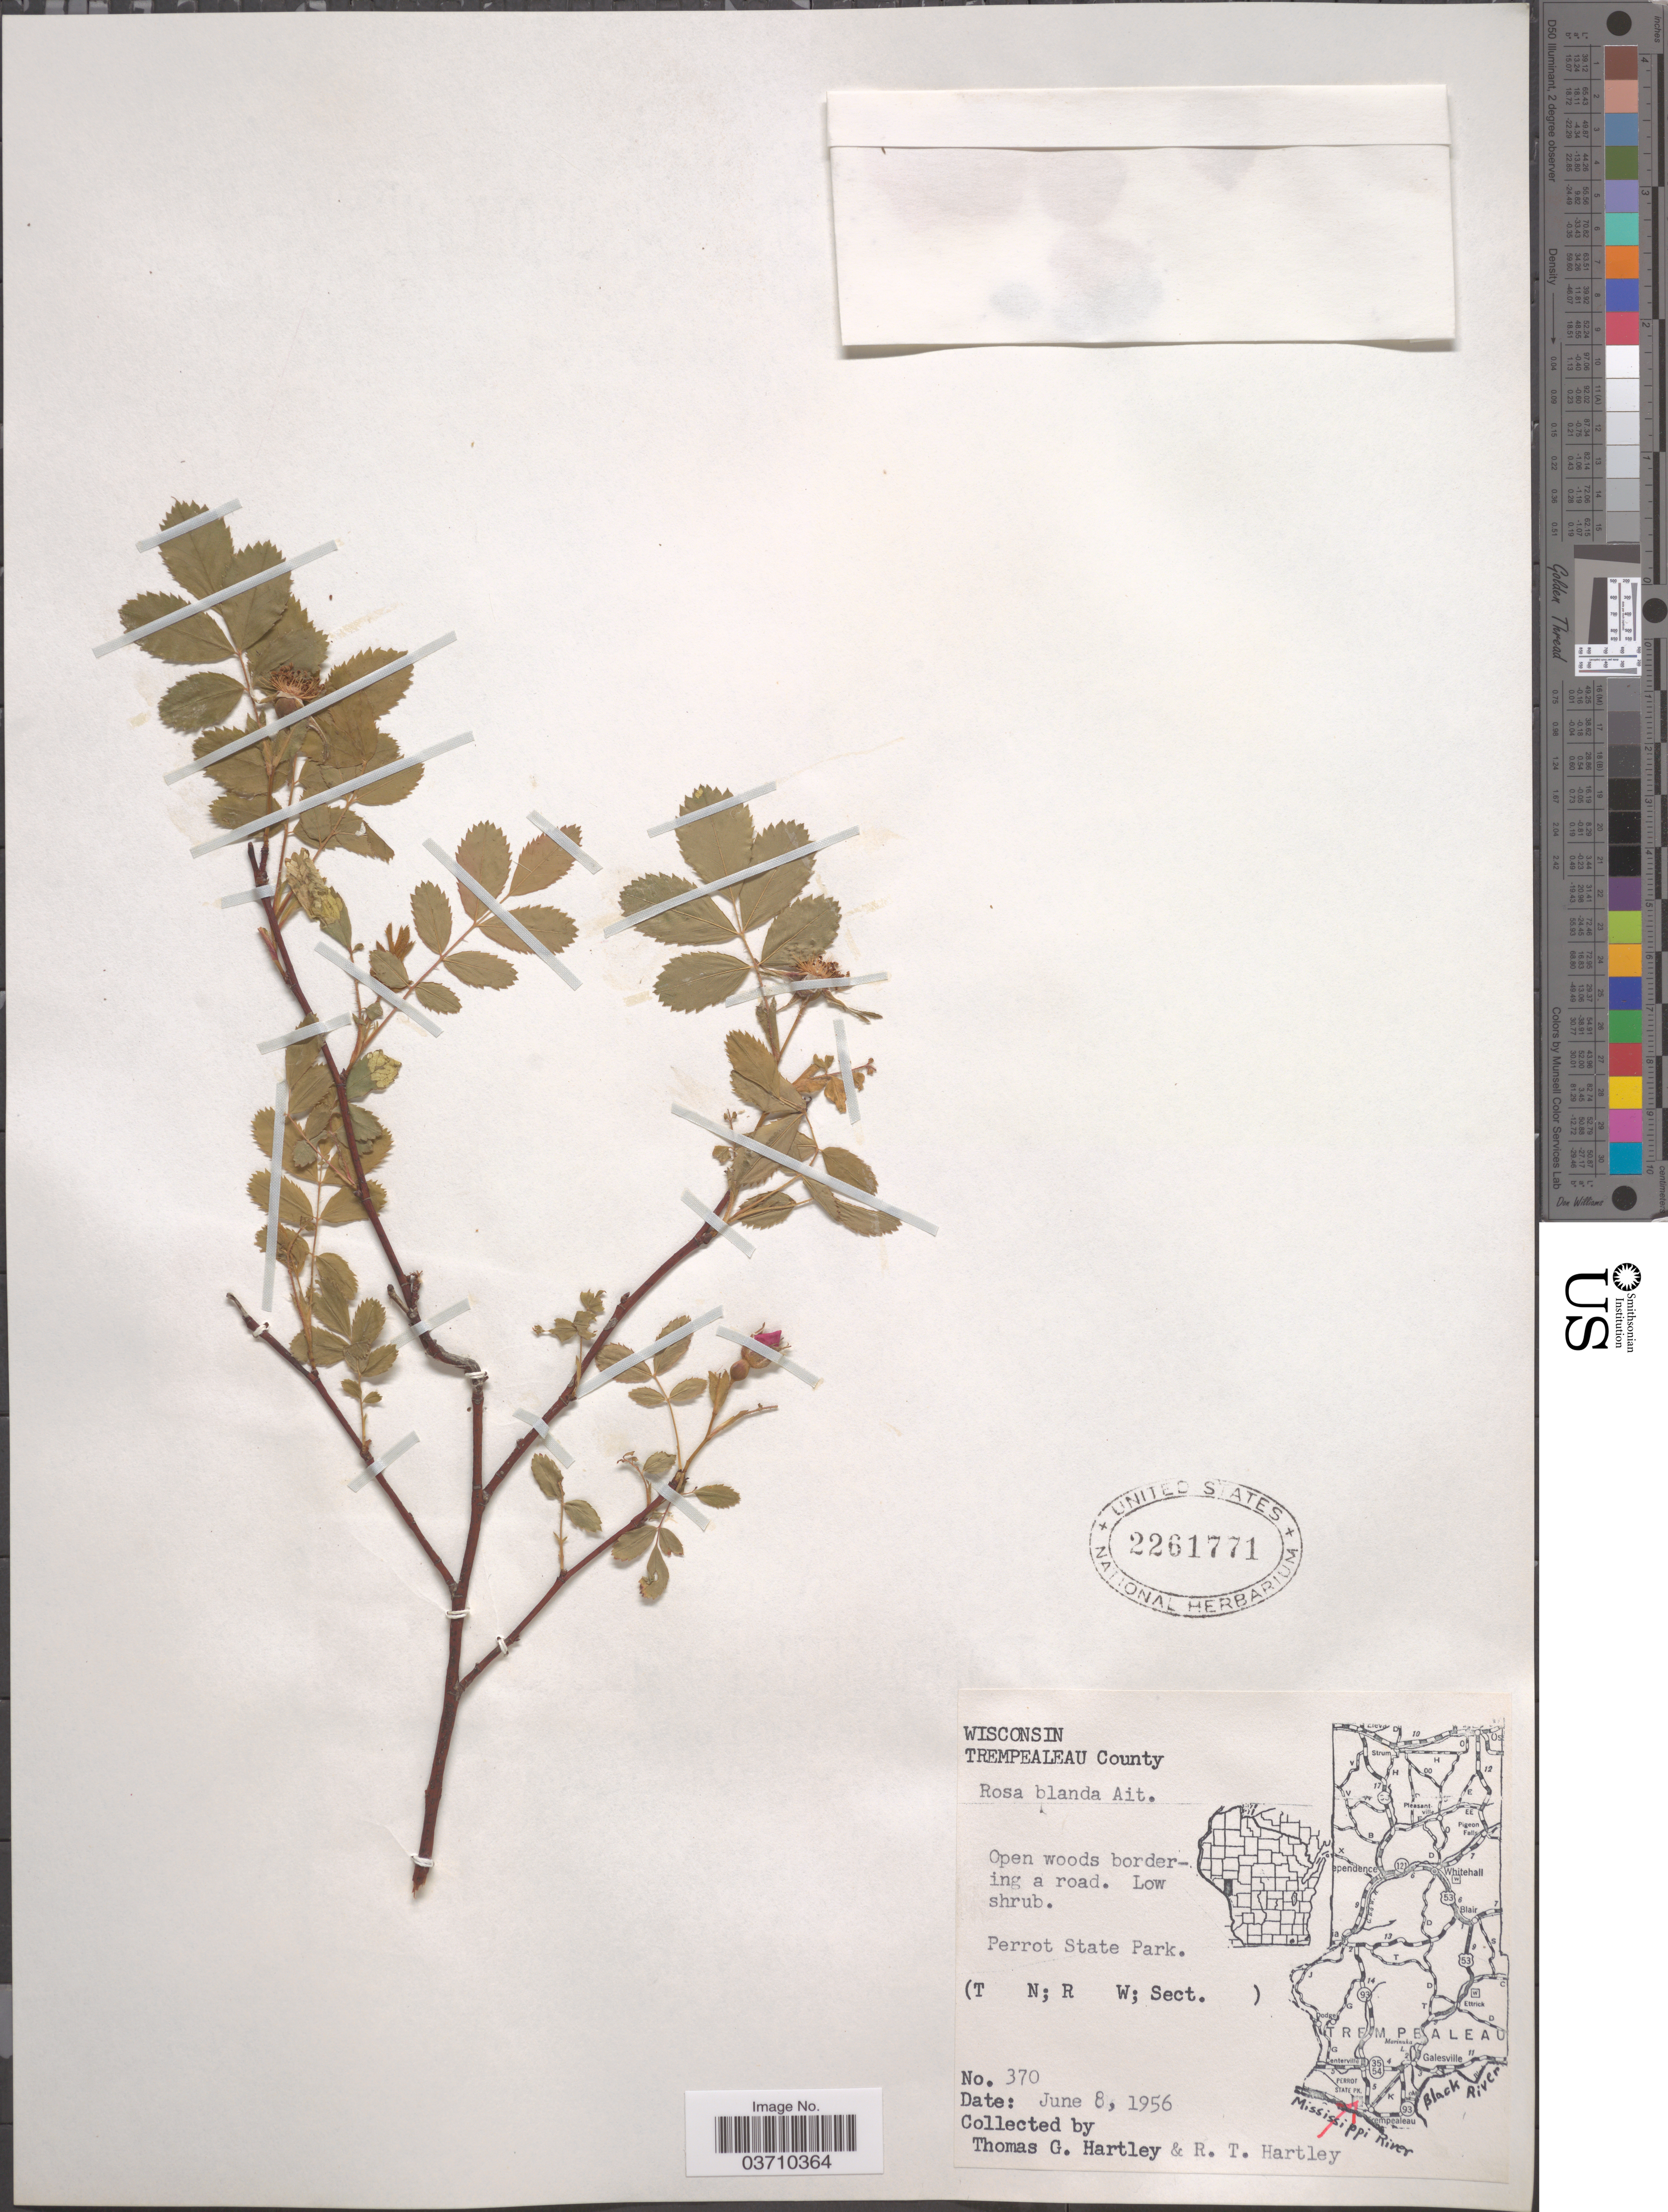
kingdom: Plantae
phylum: Tracheophyta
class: Magnoliopsida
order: Rosales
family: Rosaceae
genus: Rosa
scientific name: Rosa blanda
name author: Aiton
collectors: T. G. Hartley & R. T. Hartley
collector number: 370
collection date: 1956-06-08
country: United States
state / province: Wisconsin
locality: Trempealeau County. Perrot State Park.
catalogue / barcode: US 2261771